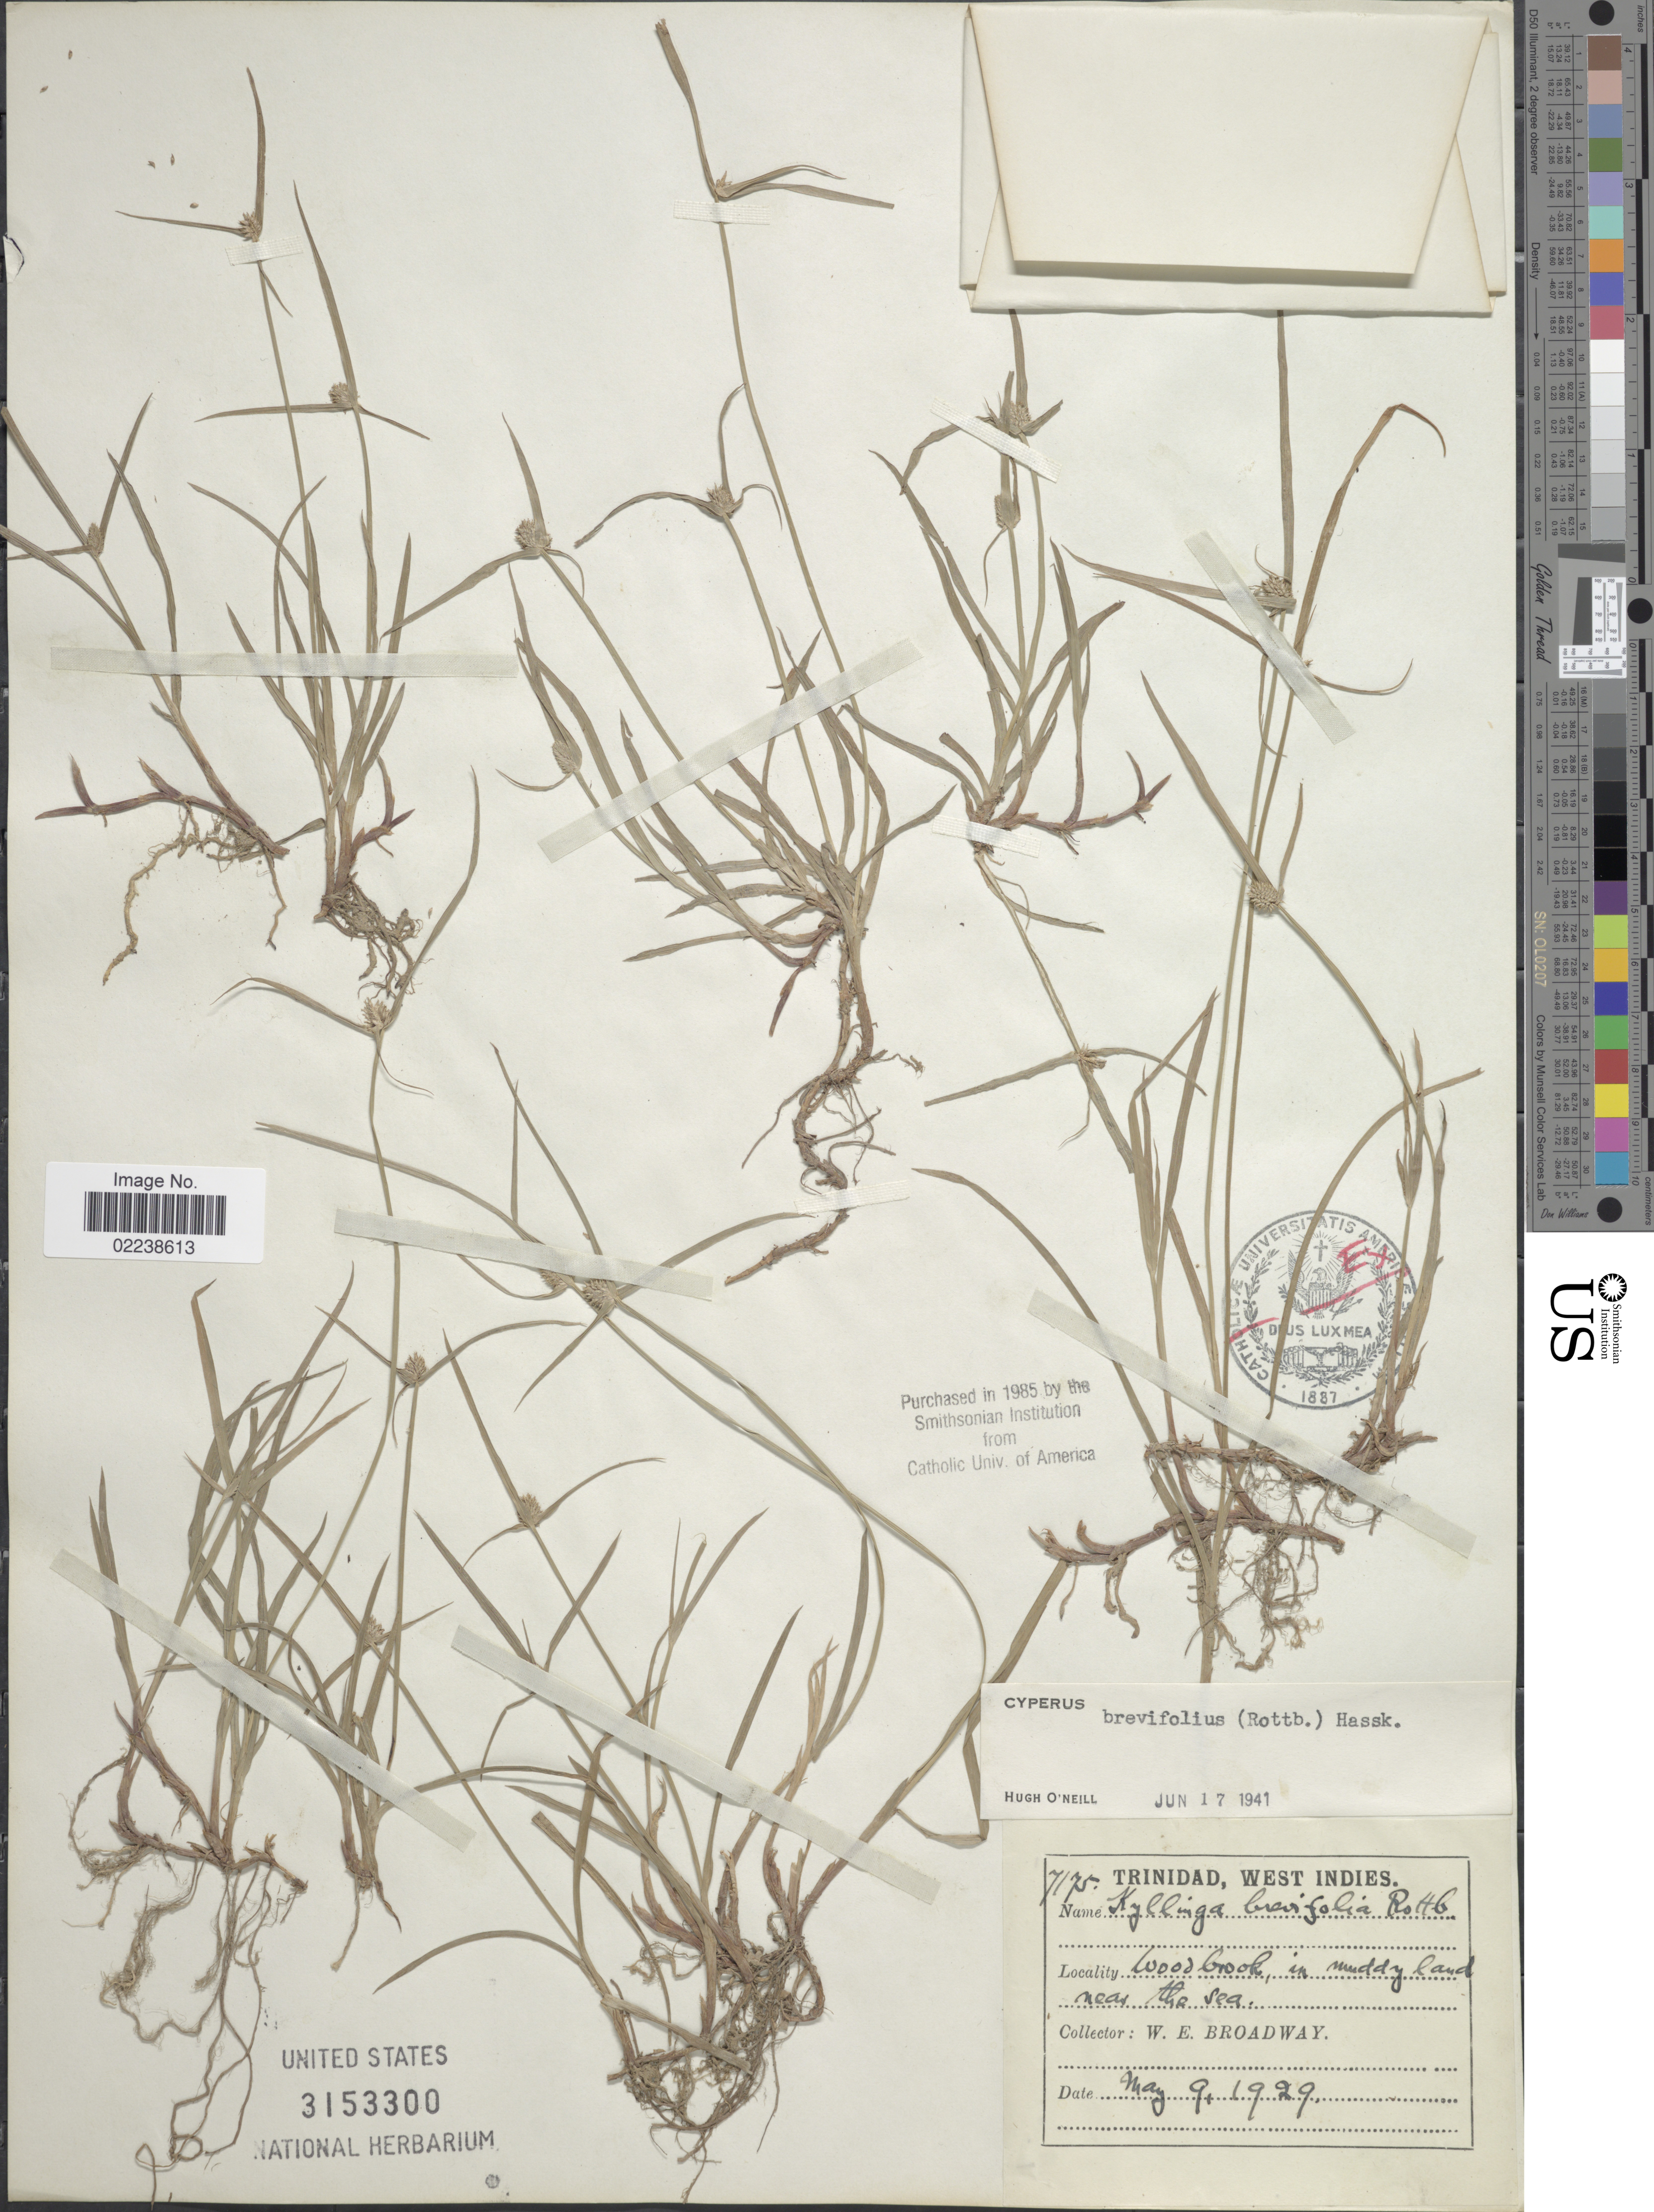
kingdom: Plantae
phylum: Tracheophyta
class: Liliopsida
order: Poales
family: Cyperaceae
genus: Cyperus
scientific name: Cyperus brevifolius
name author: (Rottb.) Hassk.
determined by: Strong, Mark T., (BOT), Smithsonian Institution - National Museum of Natural History (UNITED STATES)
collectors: W. E. Broadway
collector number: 7175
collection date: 1929-05-09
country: Trinidad and Tobago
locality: Trinidad, West Indies. Woodbrook, in muddy land near the sea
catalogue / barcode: US 3153300